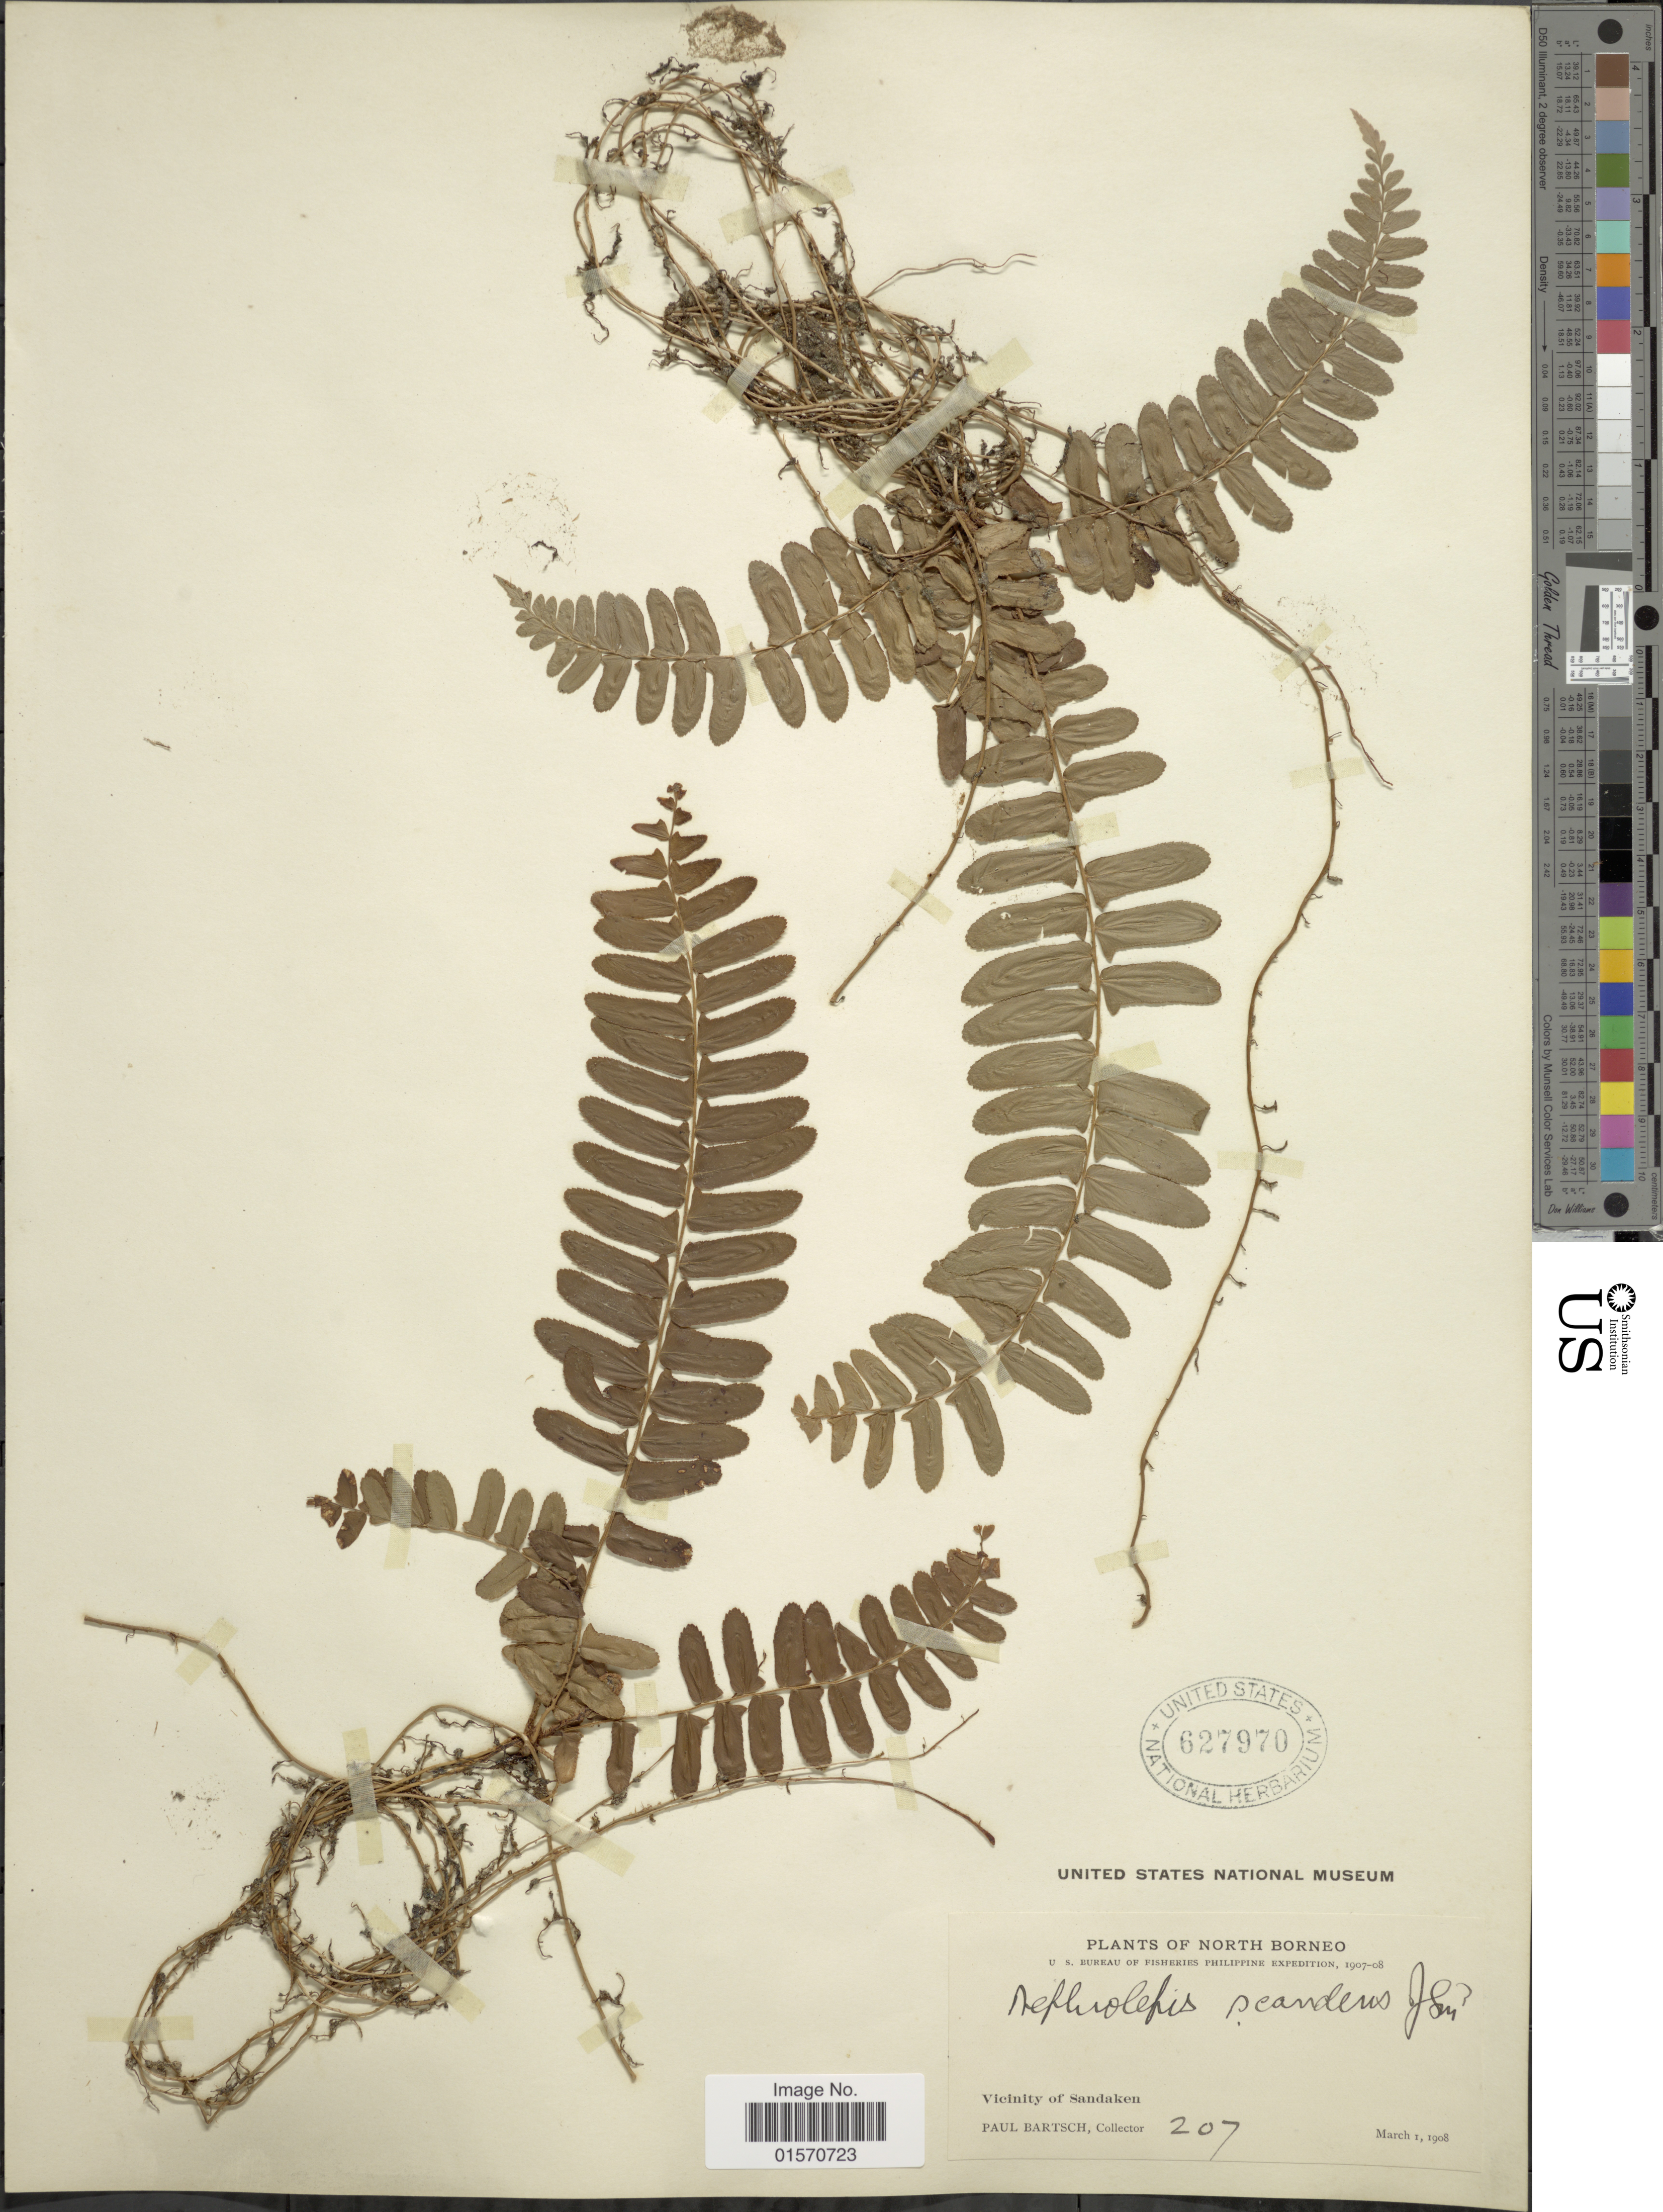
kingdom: Plantae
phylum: Tracheophyta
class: Polypodiopsida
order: Polypodiales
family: Nephrolepidaceae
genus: Nephrolepis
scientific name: Nephrolepis radicans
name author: (Burm.) Kuhn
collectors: P. Bartsch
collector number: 207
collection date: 1908-03-01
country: Malaysia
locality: North Borneo. Vicinity of Sandaken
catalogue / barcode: US 627970